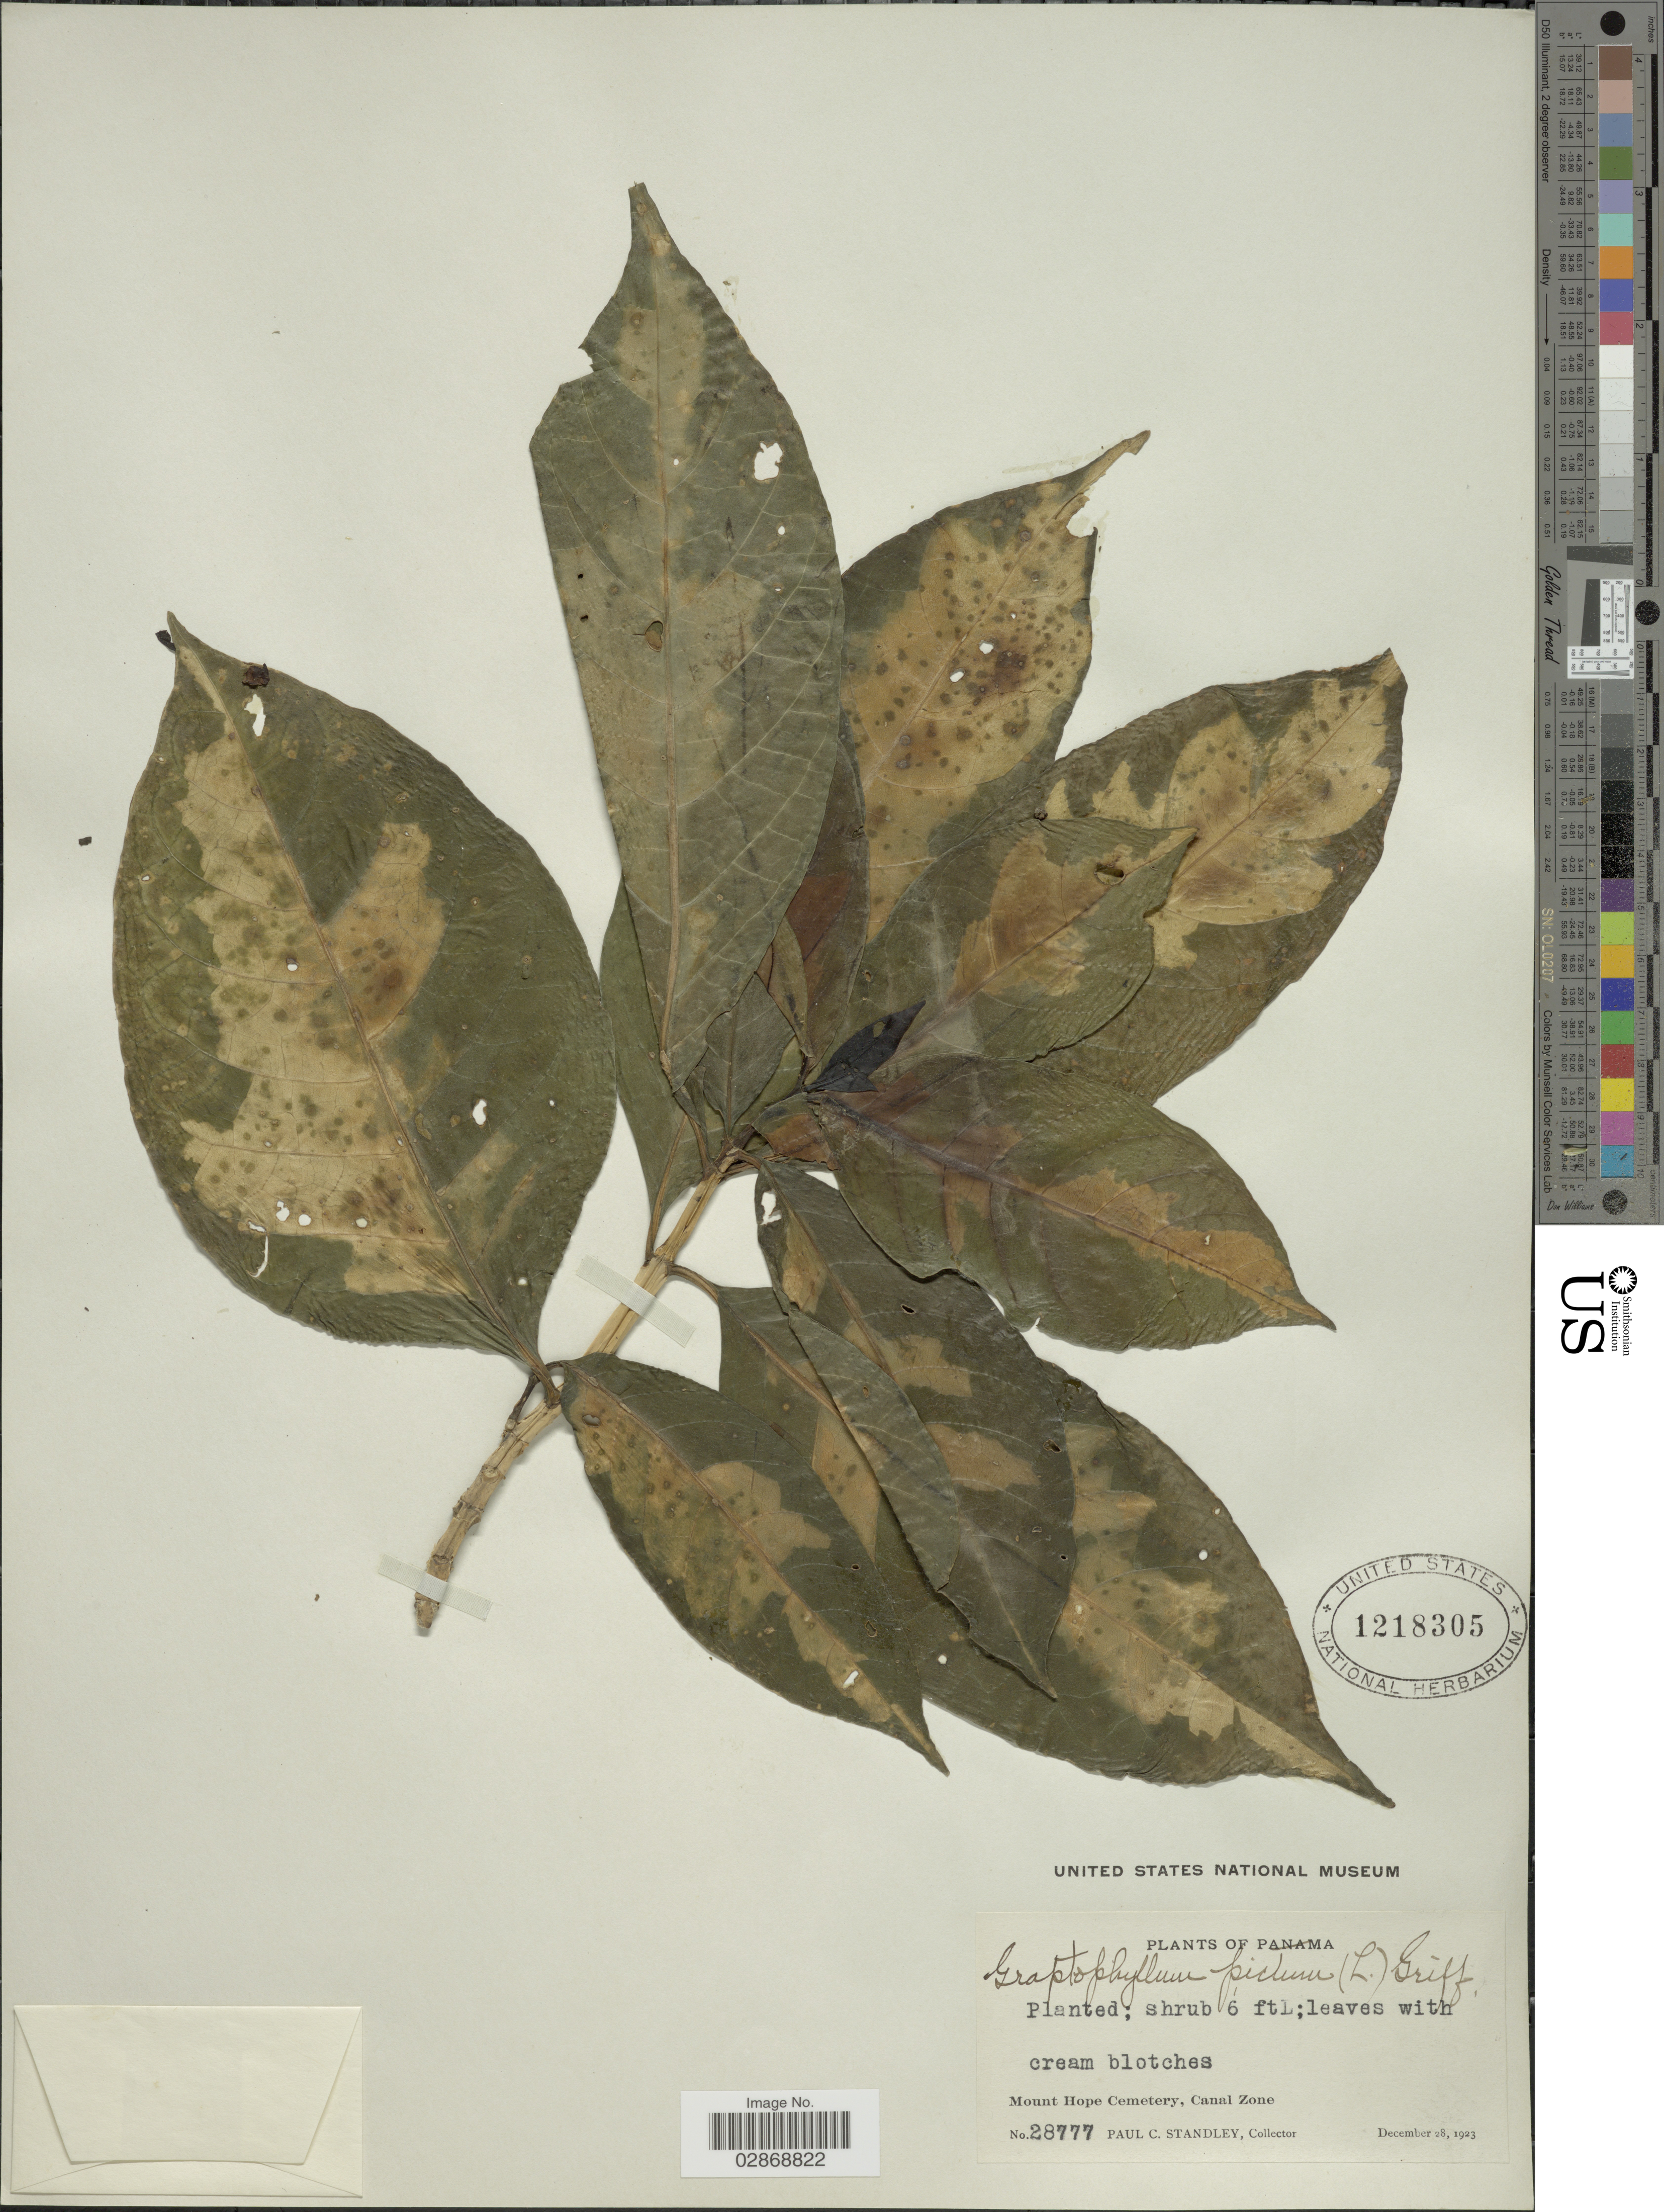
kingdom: Plantae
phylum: Tracheophyta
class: Magnoliopsida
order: Lamiales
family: Acanthaceae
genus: Graptophyllum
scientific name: Graptophyllum pictum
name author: (L.) Griff.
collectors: P. C. Standley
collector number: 28777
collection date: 1923-12-28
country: Panama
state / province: Colón / Panamá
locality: Mount Hope Cemetery, Canal Zone.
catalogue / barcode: US 1218305